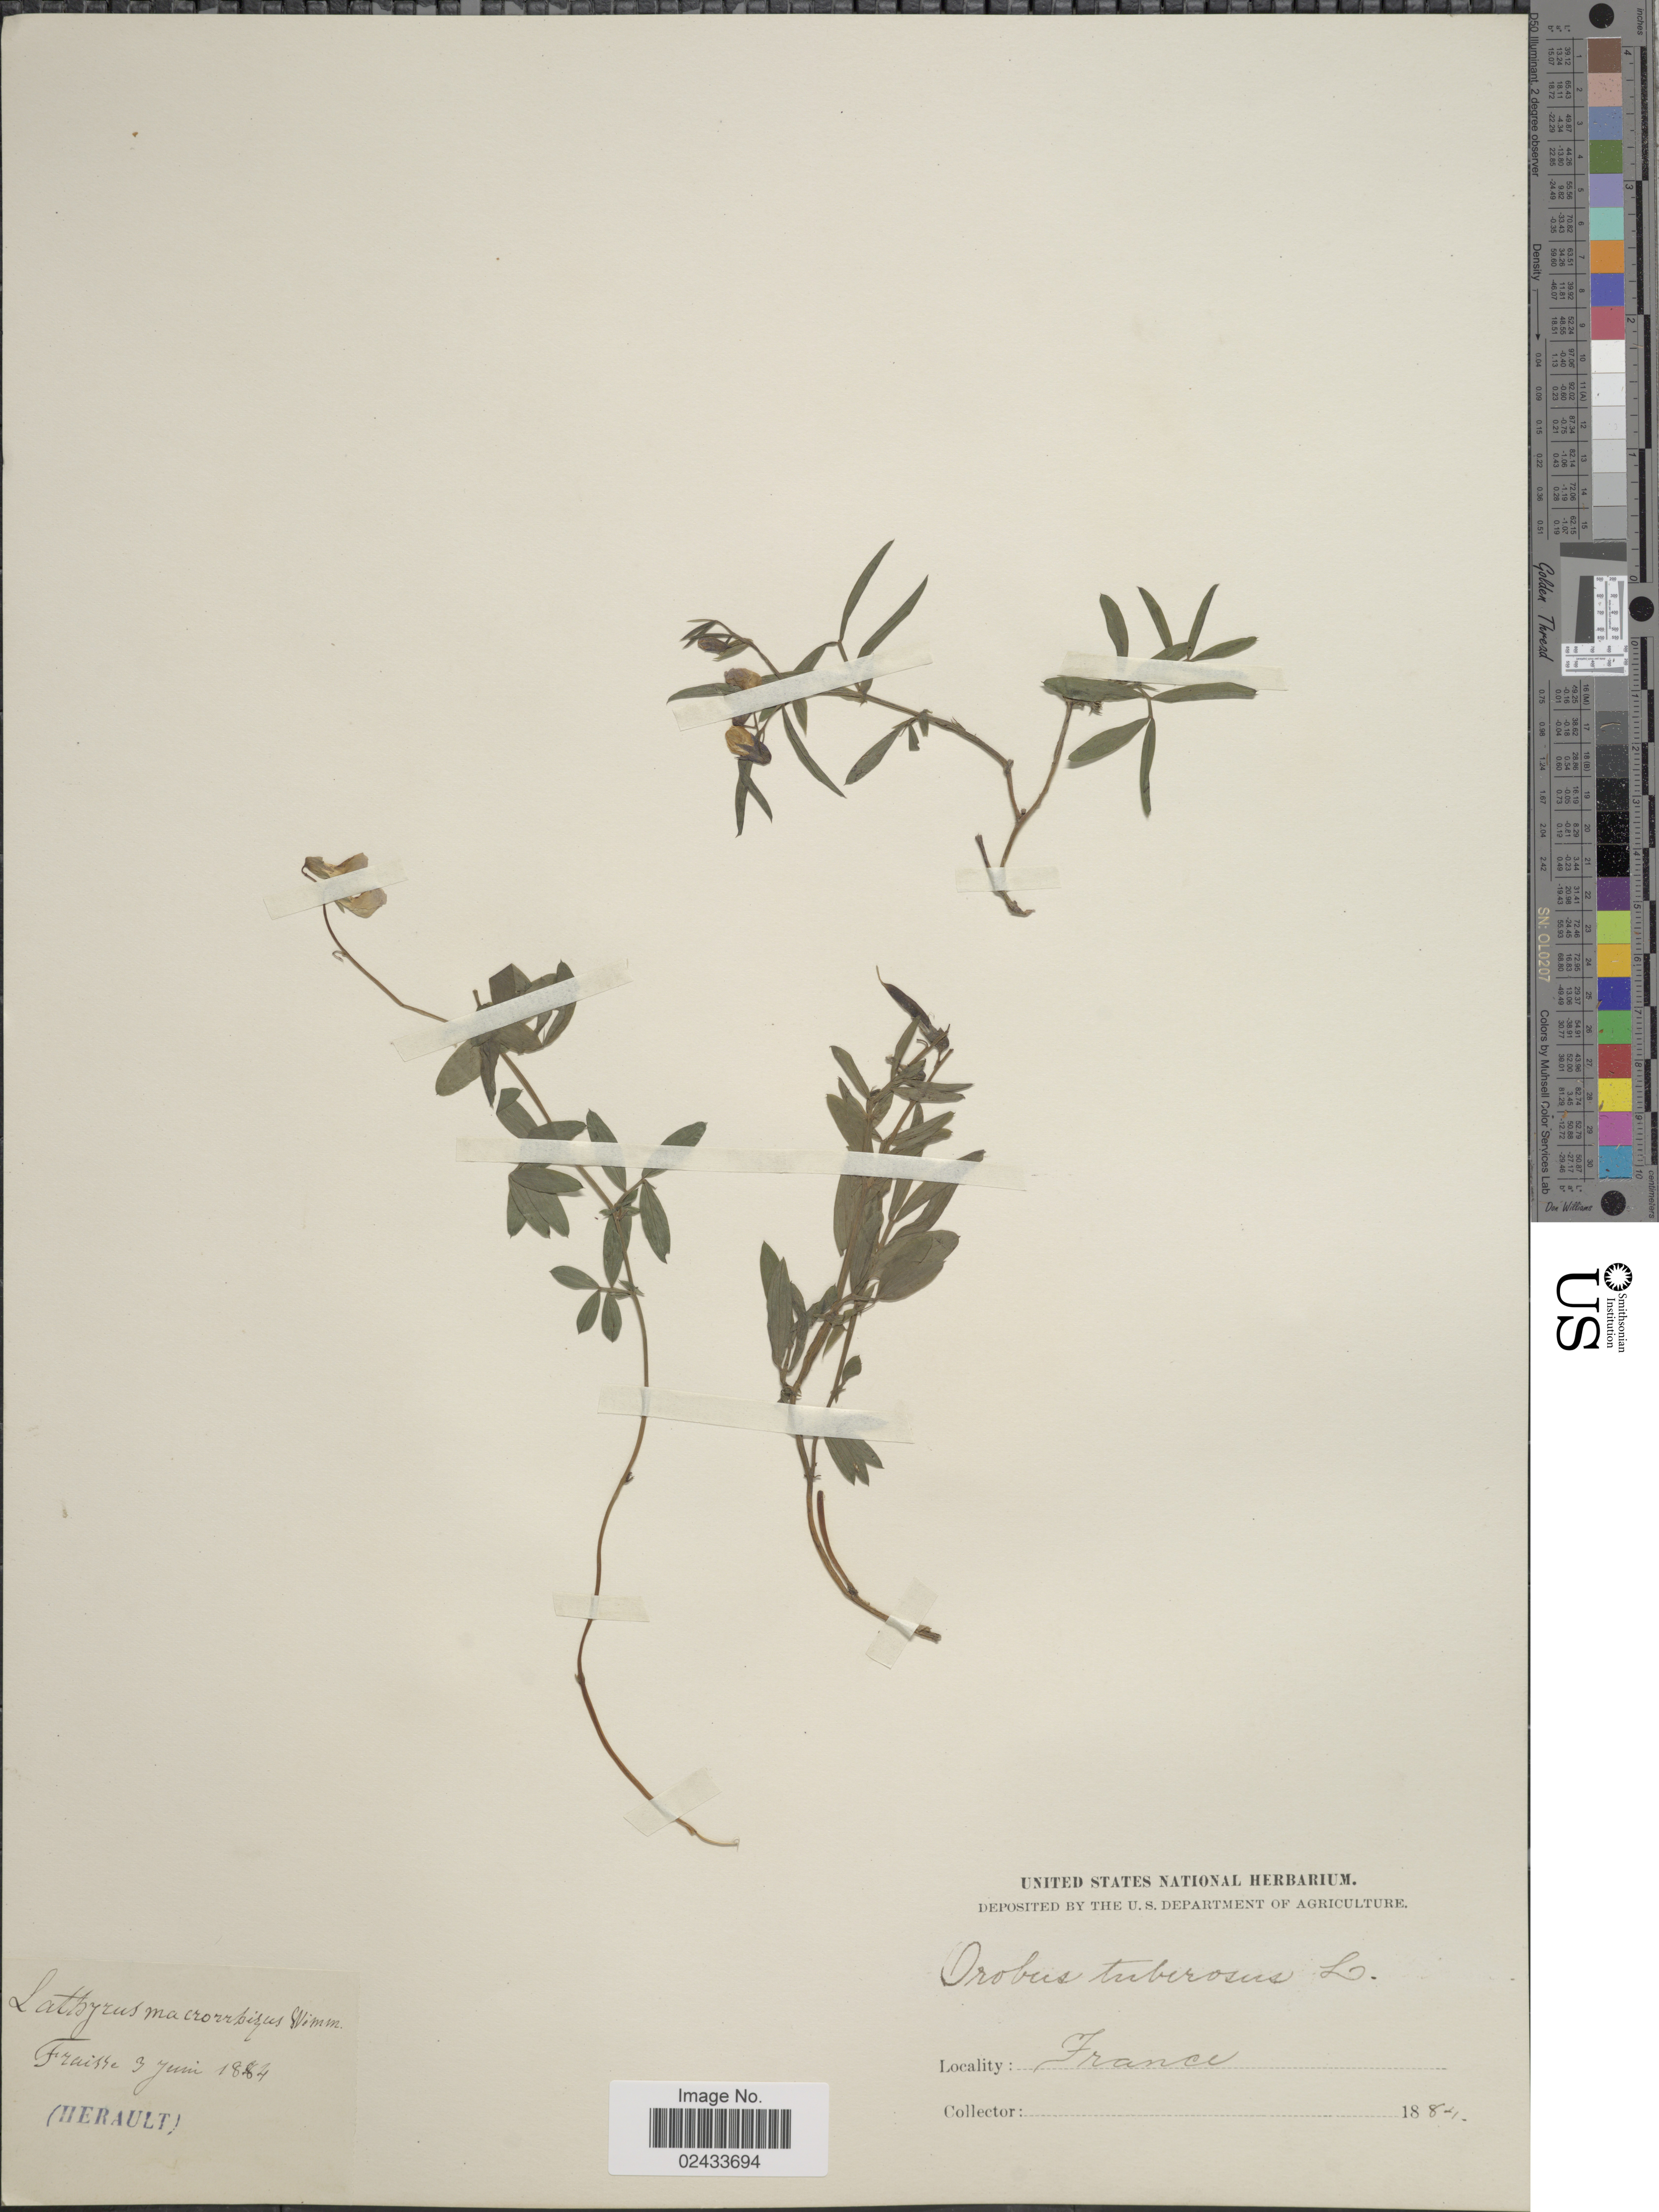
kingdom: Plantae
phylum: Tracheophyta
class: Magnoliopsida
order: Fabales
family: Fabaceae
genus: Lathyrus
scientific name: Lathyrus tuberosus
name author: L.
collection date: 1884-06-03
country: France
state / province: Occitanie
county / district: Hérault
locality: Fraisse (Herault)